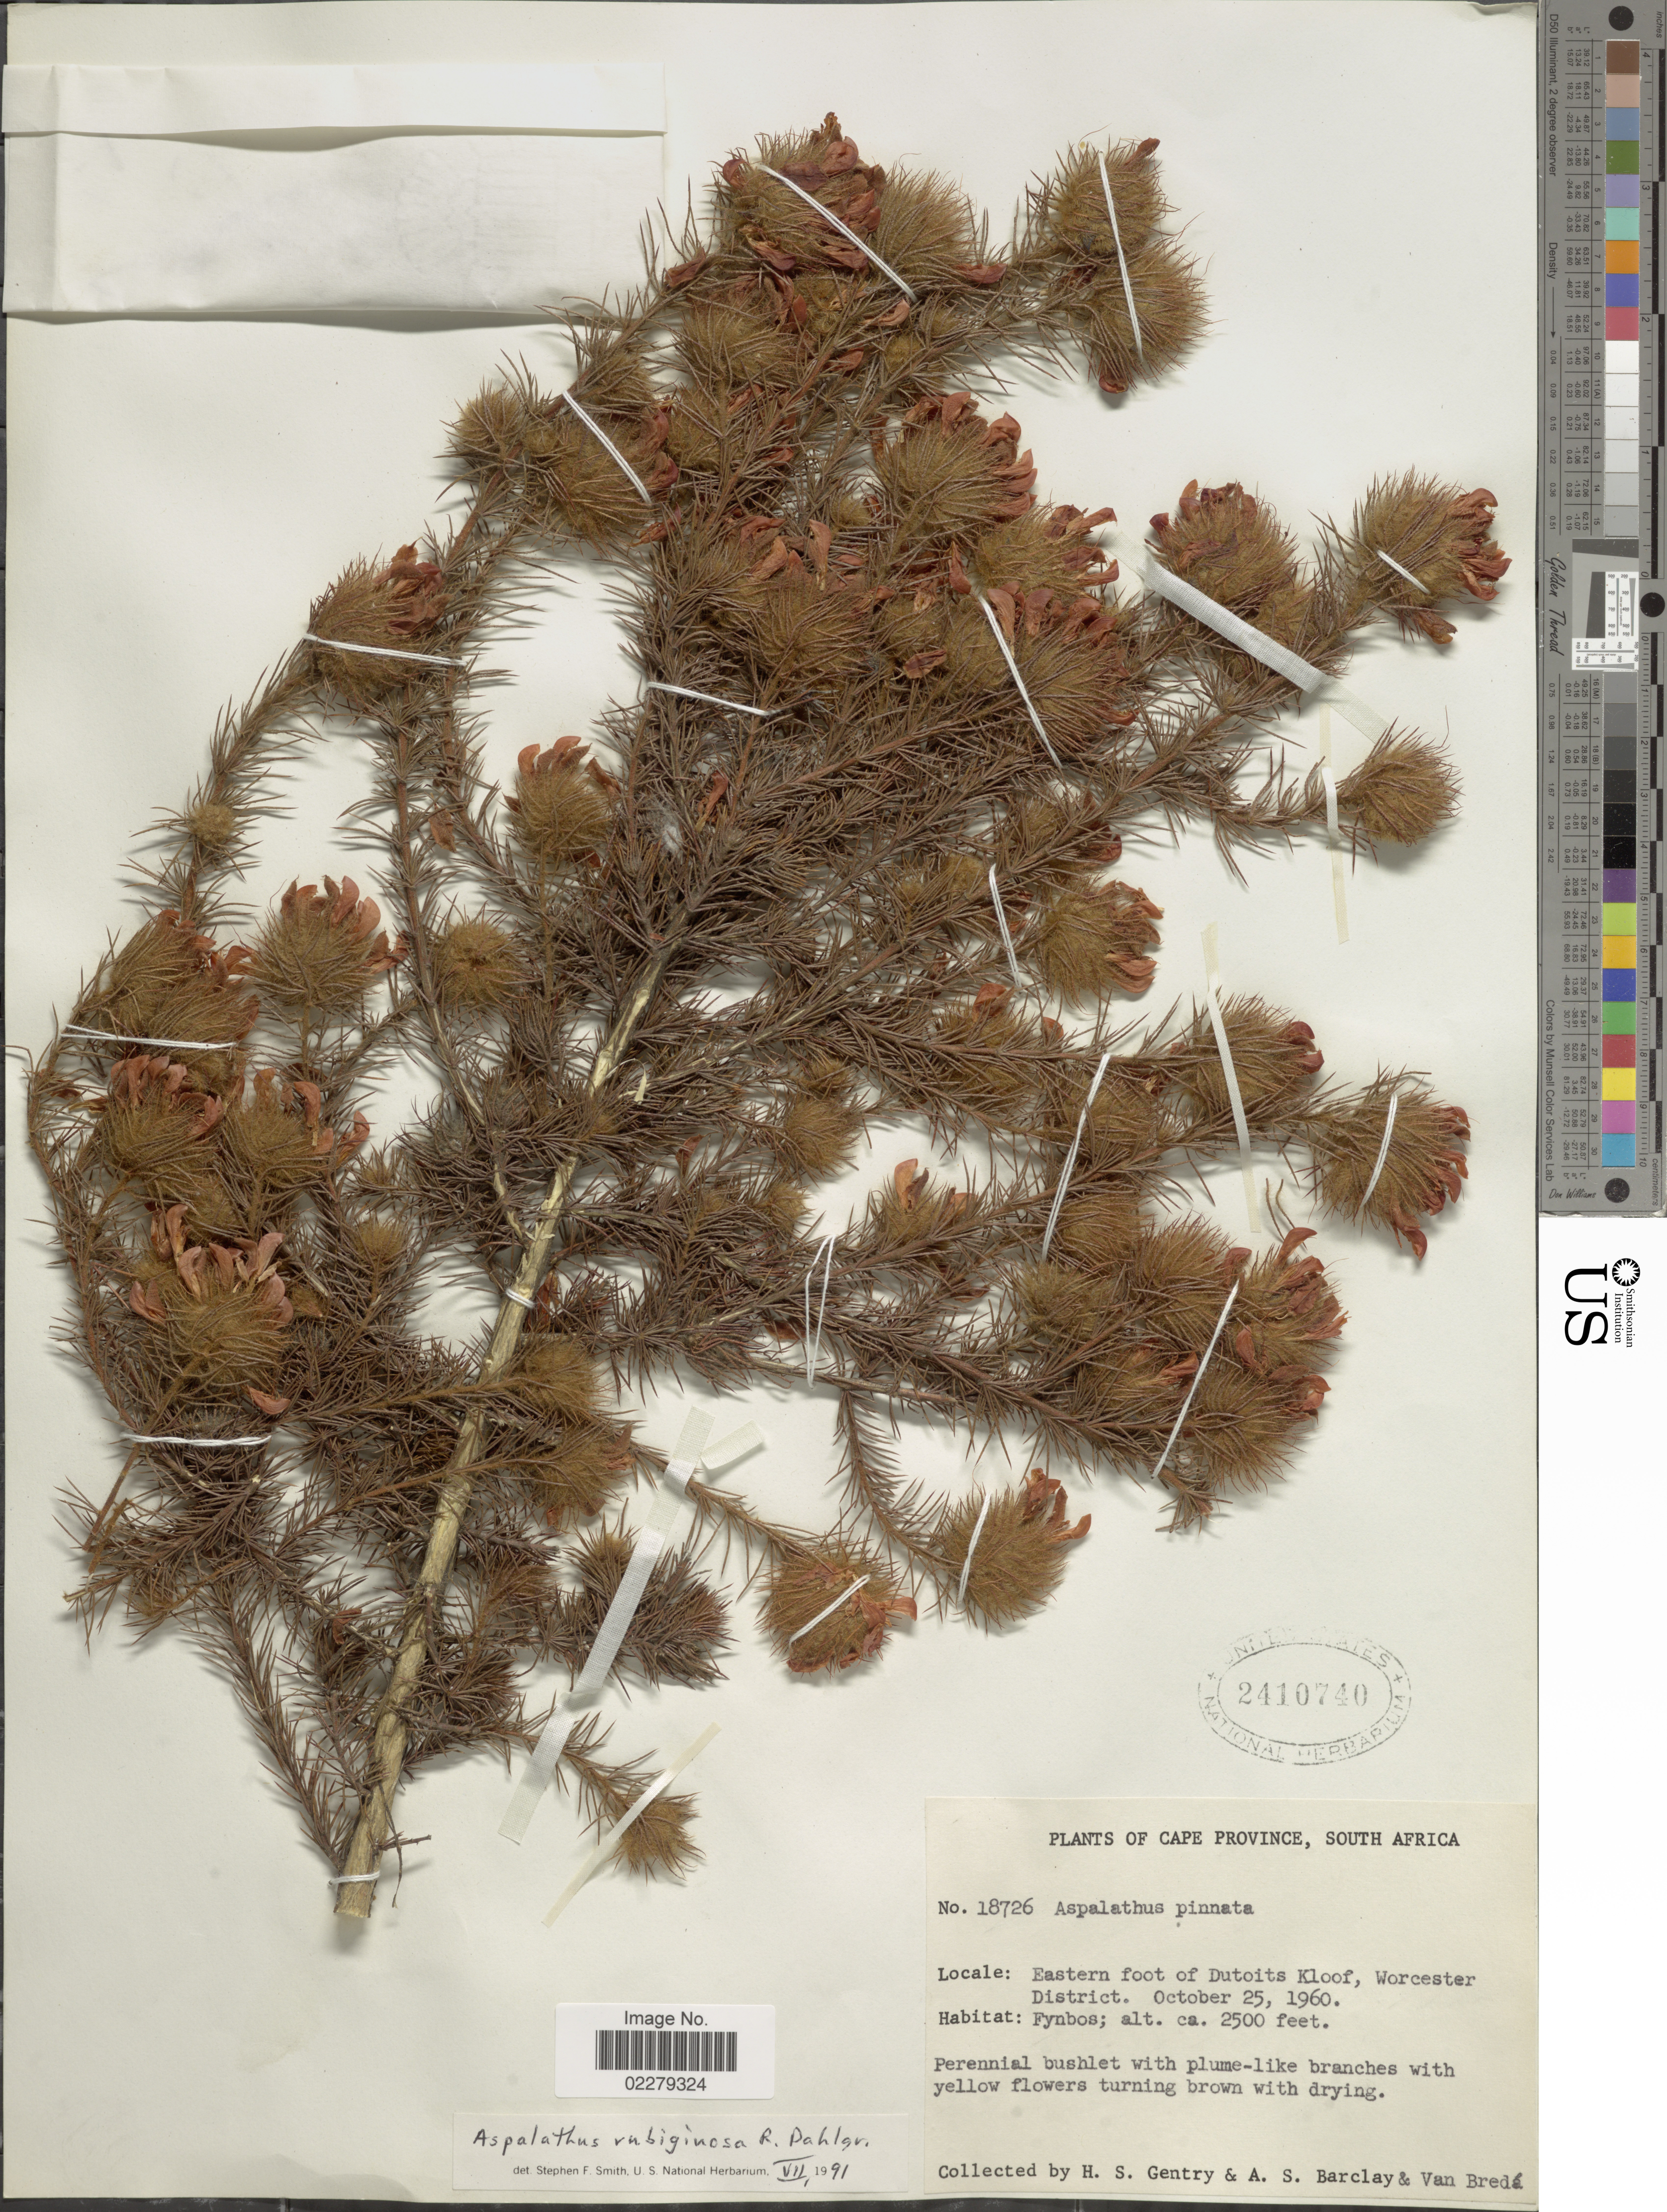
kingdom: Plantae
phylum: Tracheophyta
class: Magnoliopsida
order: Fabales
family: Fabaceae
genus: Aspalathus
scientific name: Aspalathus rubiginosa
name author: R. Dahlgren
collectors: H. S. Gentry, A. S. Barclay & Van Bredá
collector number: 18726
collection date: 1960-10-25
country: South Africa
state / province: Western Cape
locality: Eastern foot of Dutoits Kloof, Worcester District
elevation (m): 762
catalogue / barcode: US 2410740